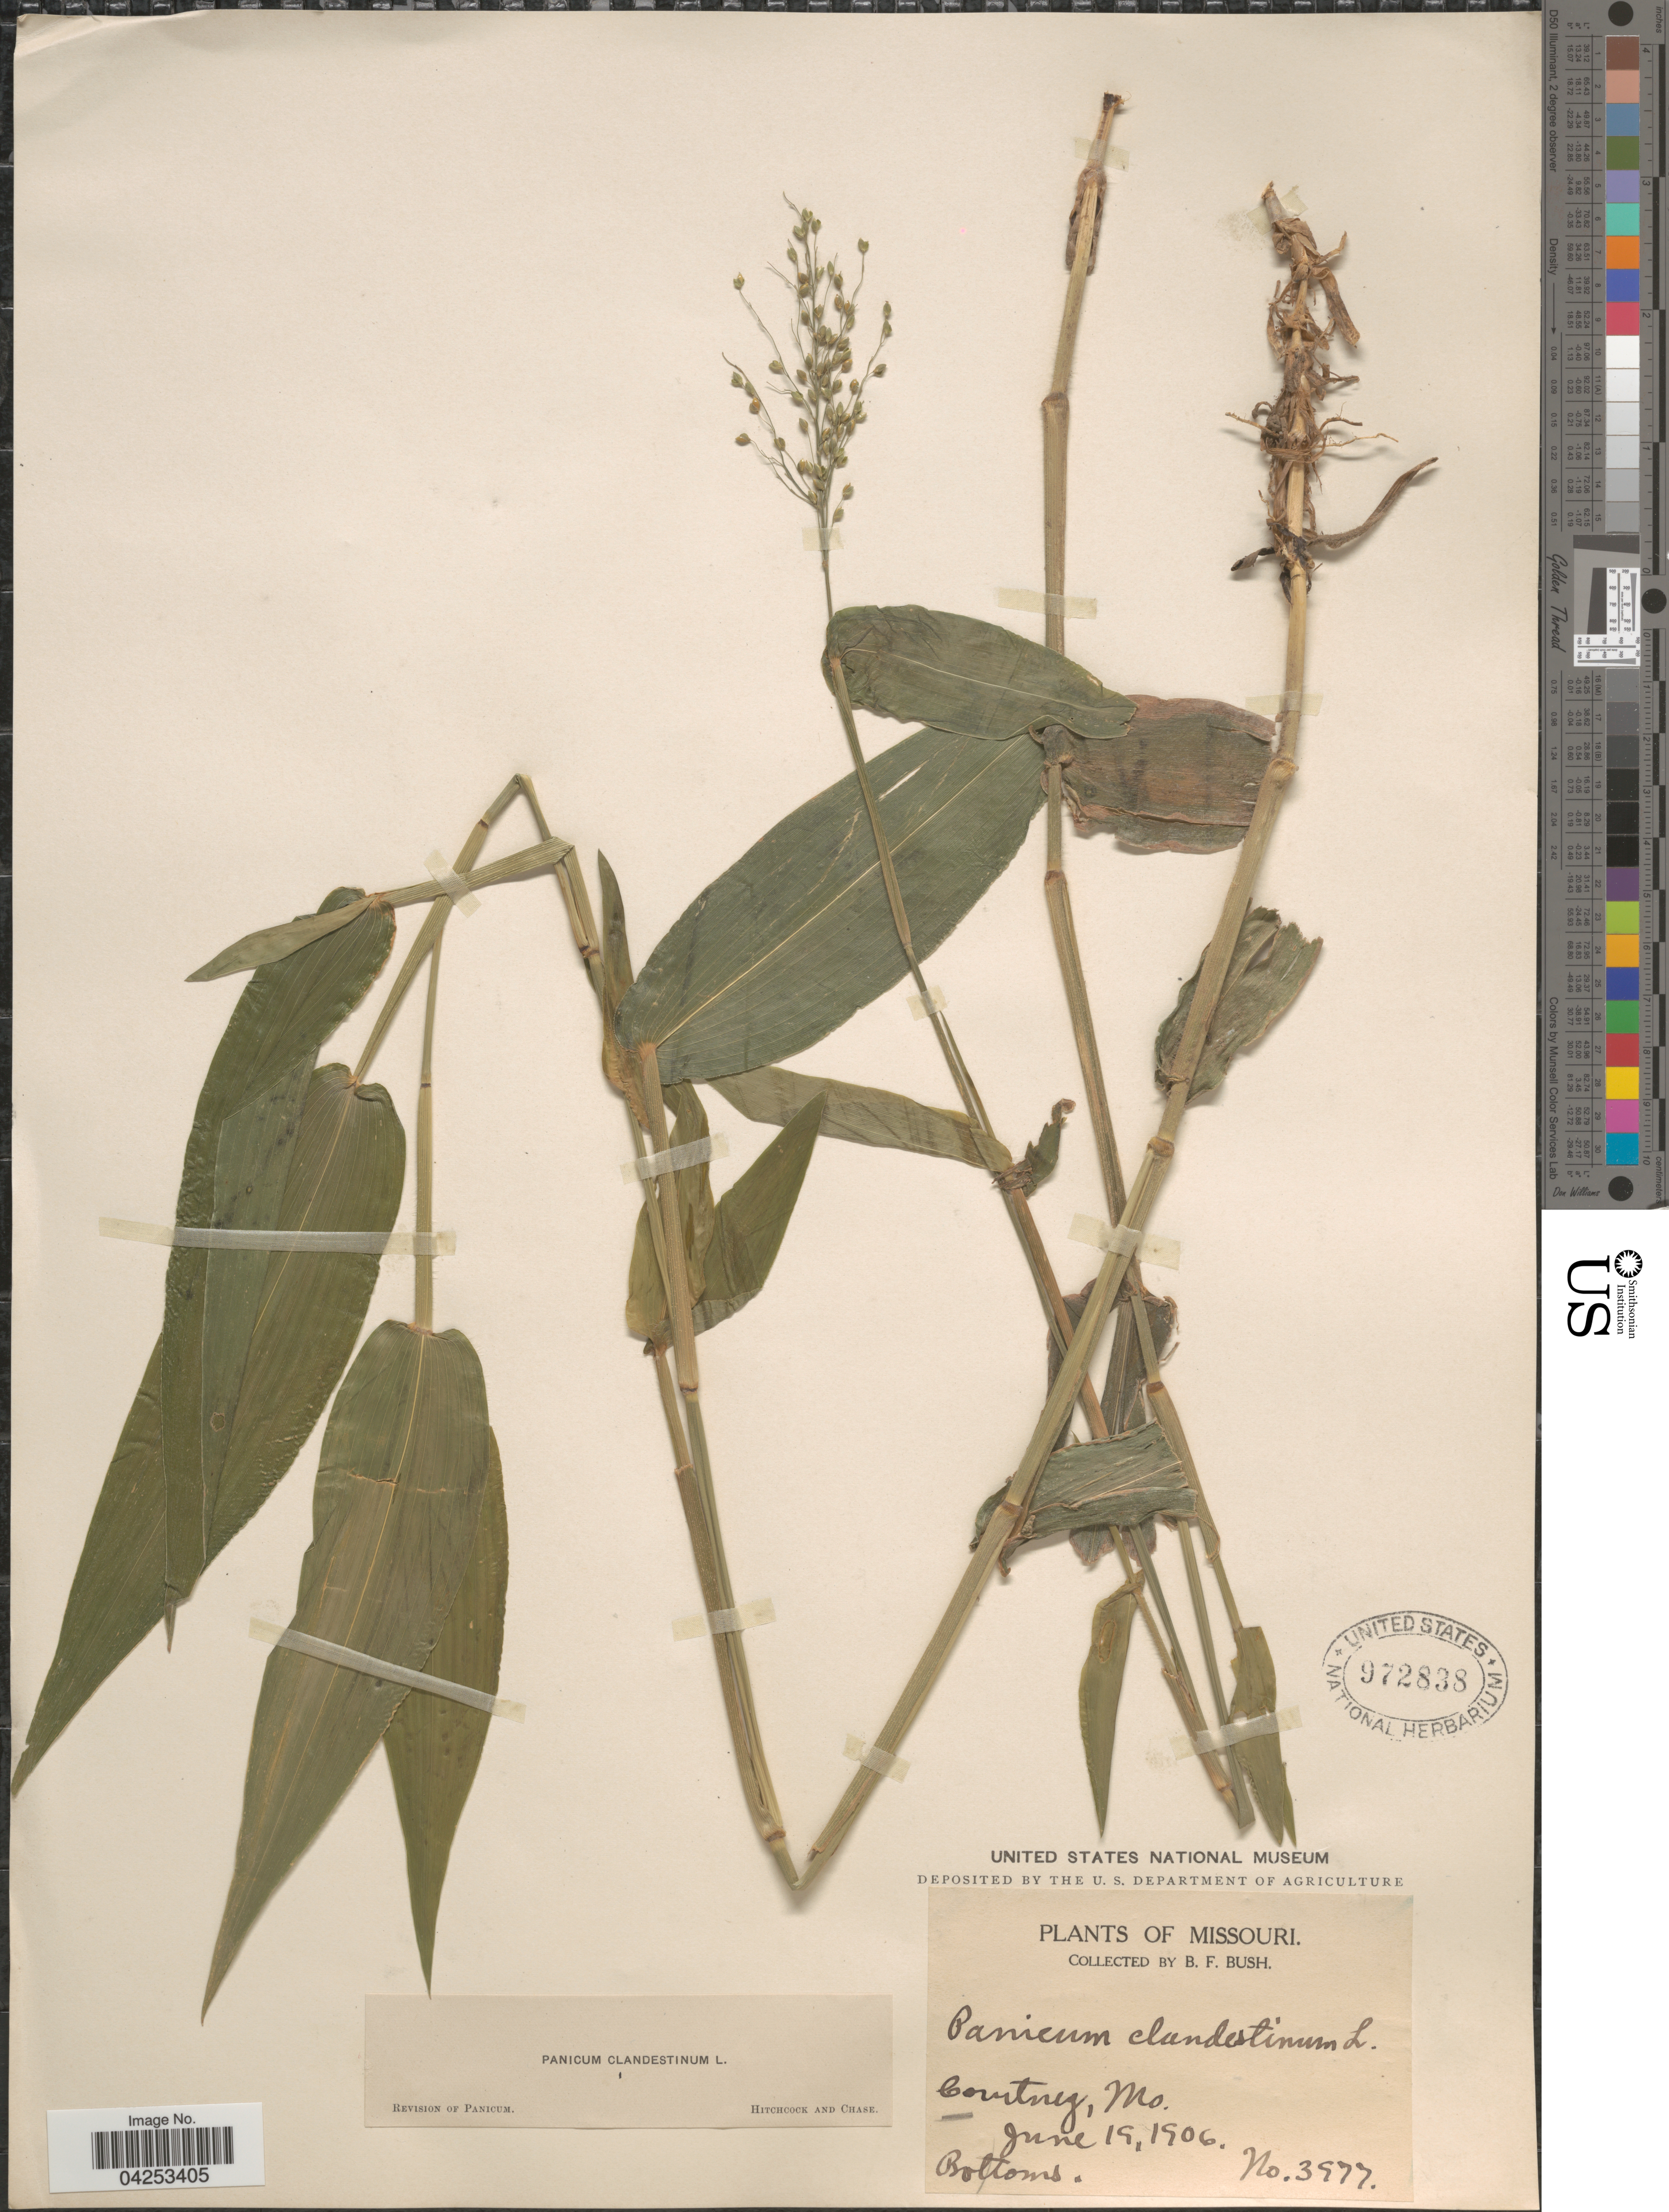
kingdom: Plantae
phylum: Tracheophyta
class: Liliopsida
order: Poales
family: Poaceae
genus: Dichanthelium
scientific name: Dichanthelium clandestinum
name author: (L.) Gould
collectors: B. F. Bush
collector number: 3977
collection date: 1906-06-19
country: United States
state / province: Missouri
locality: Courtney.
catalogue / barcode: US 972838